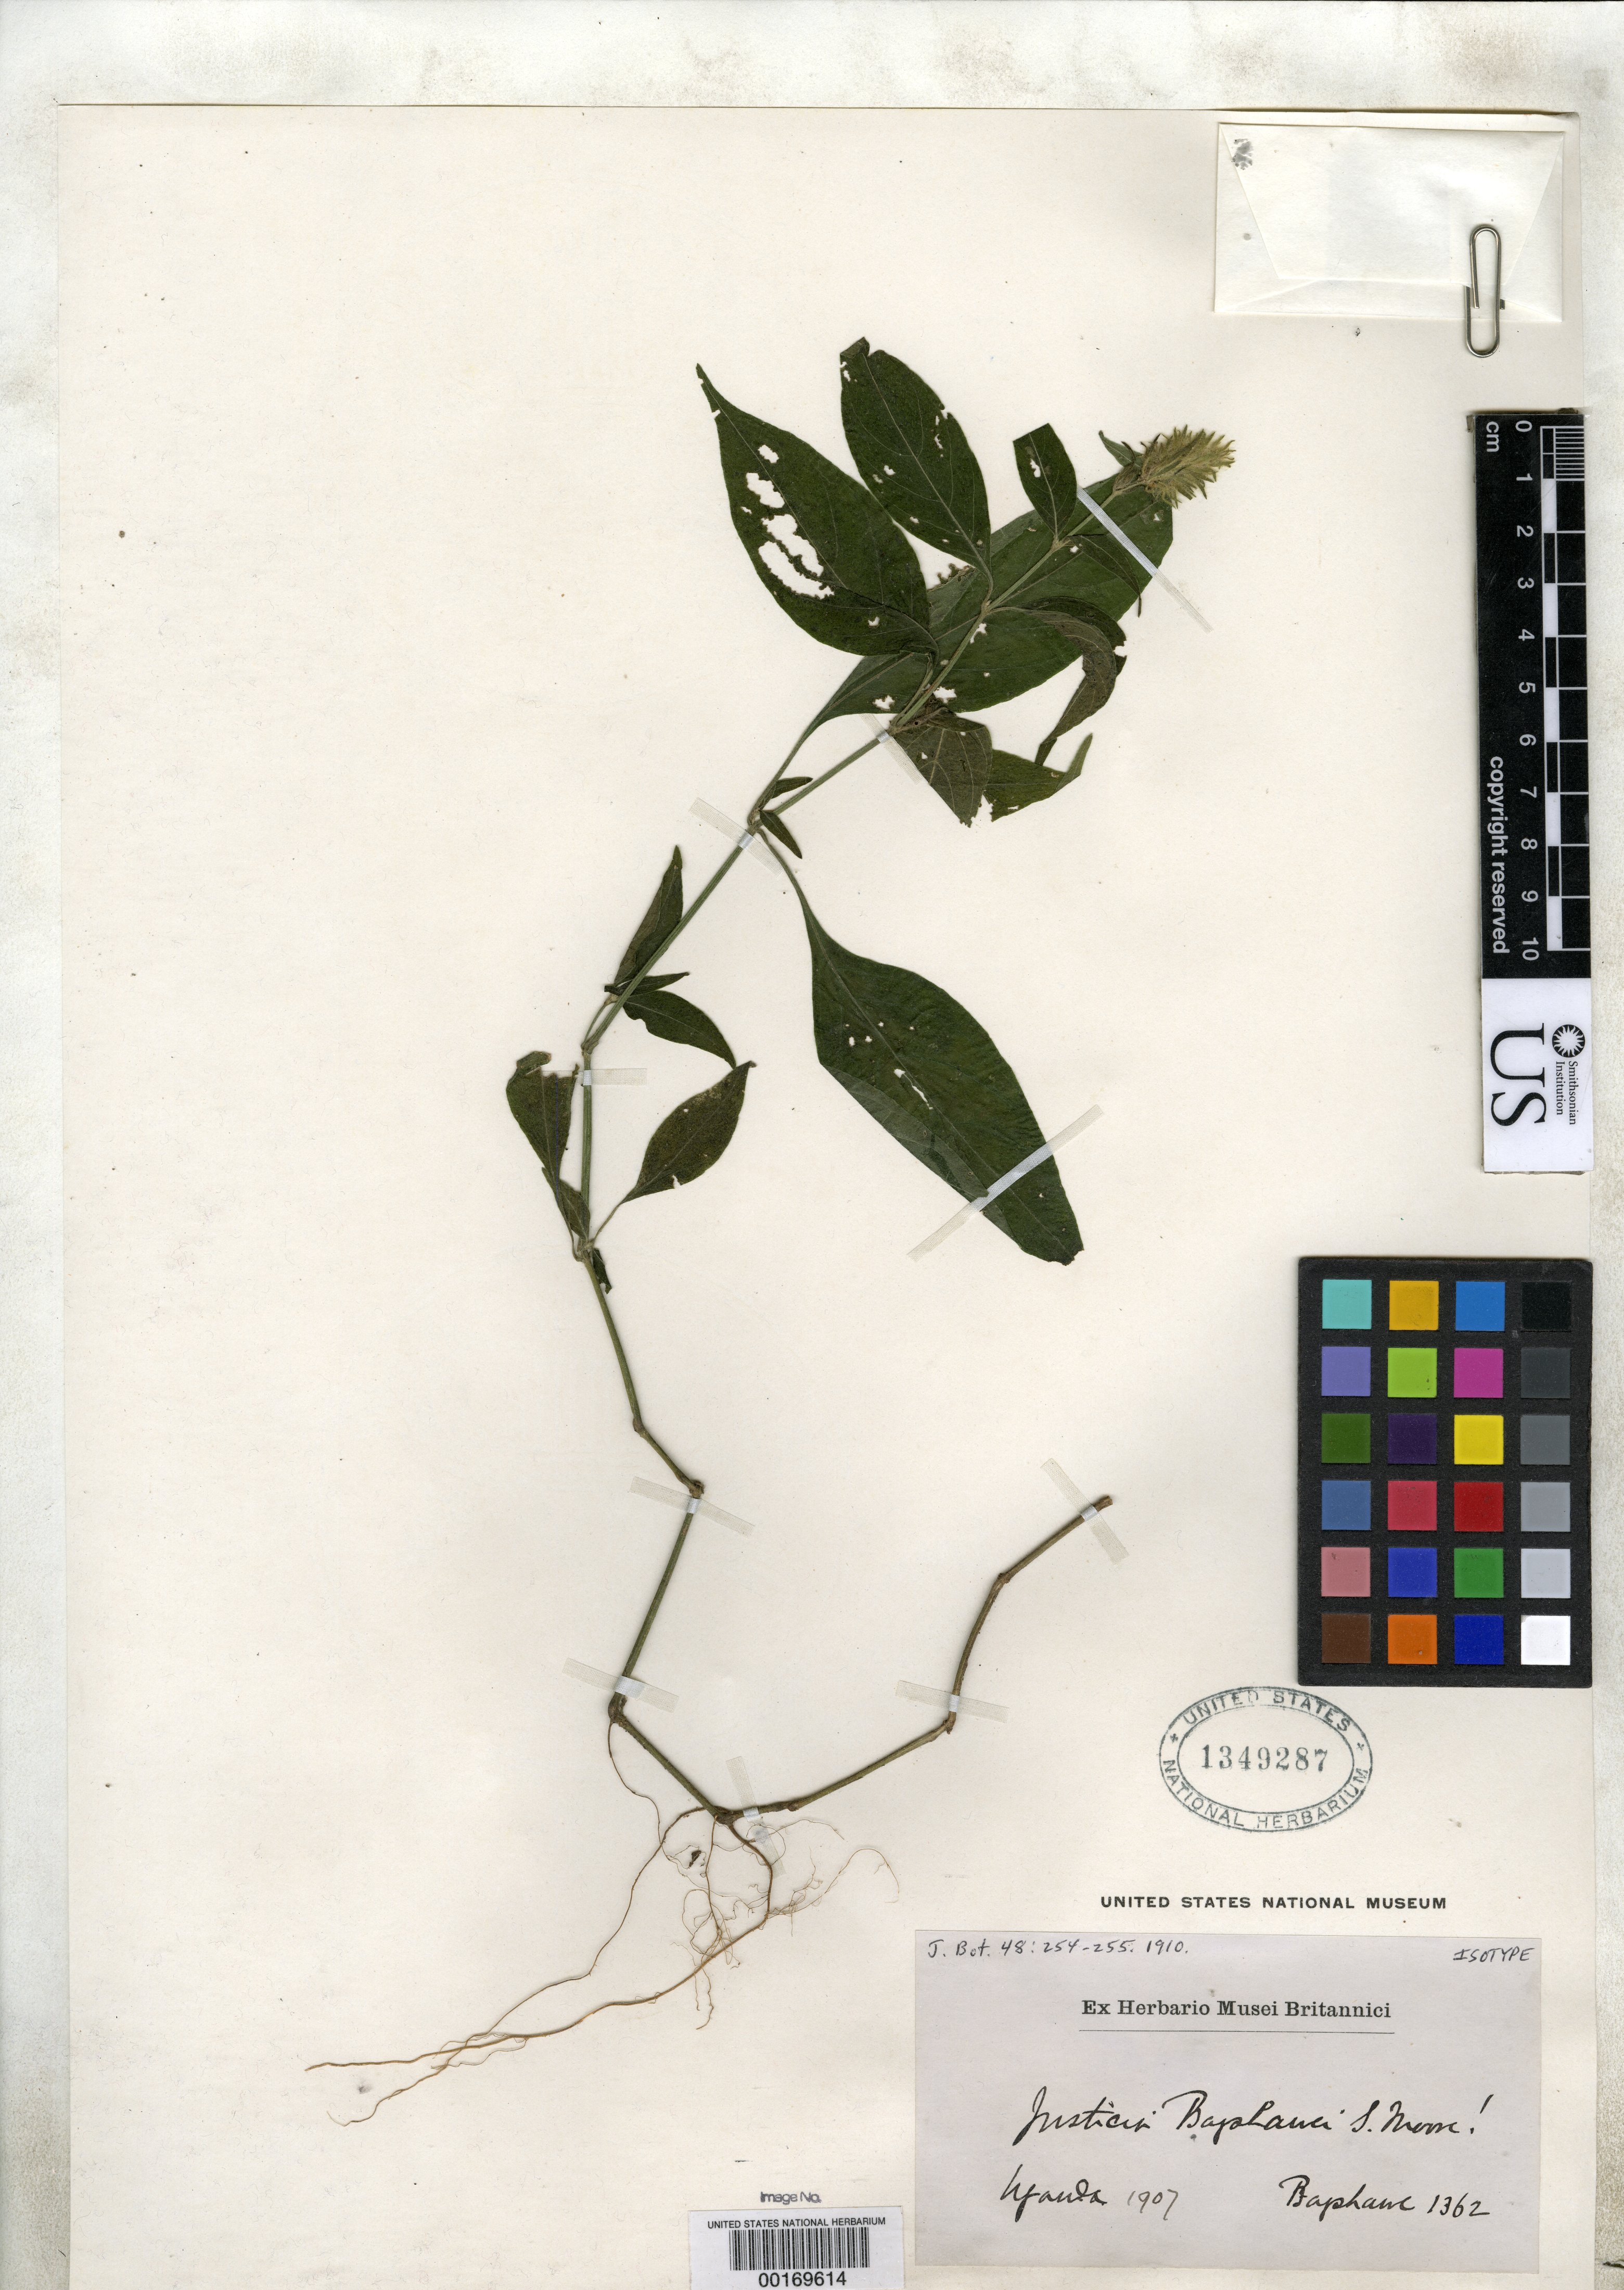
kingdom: Plantae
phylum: Tracheophyta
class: Magnoliopsida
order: Lamiales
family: Acanthaceae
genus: Justicia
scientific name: Justicia bagshawei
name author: S. Moore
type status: Isotype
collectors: A. Bagshawe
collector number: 1362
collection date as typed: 1907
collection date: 1907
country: Uganda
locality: Ngusi River, E of Lake Albert.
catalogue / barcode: US 1349287